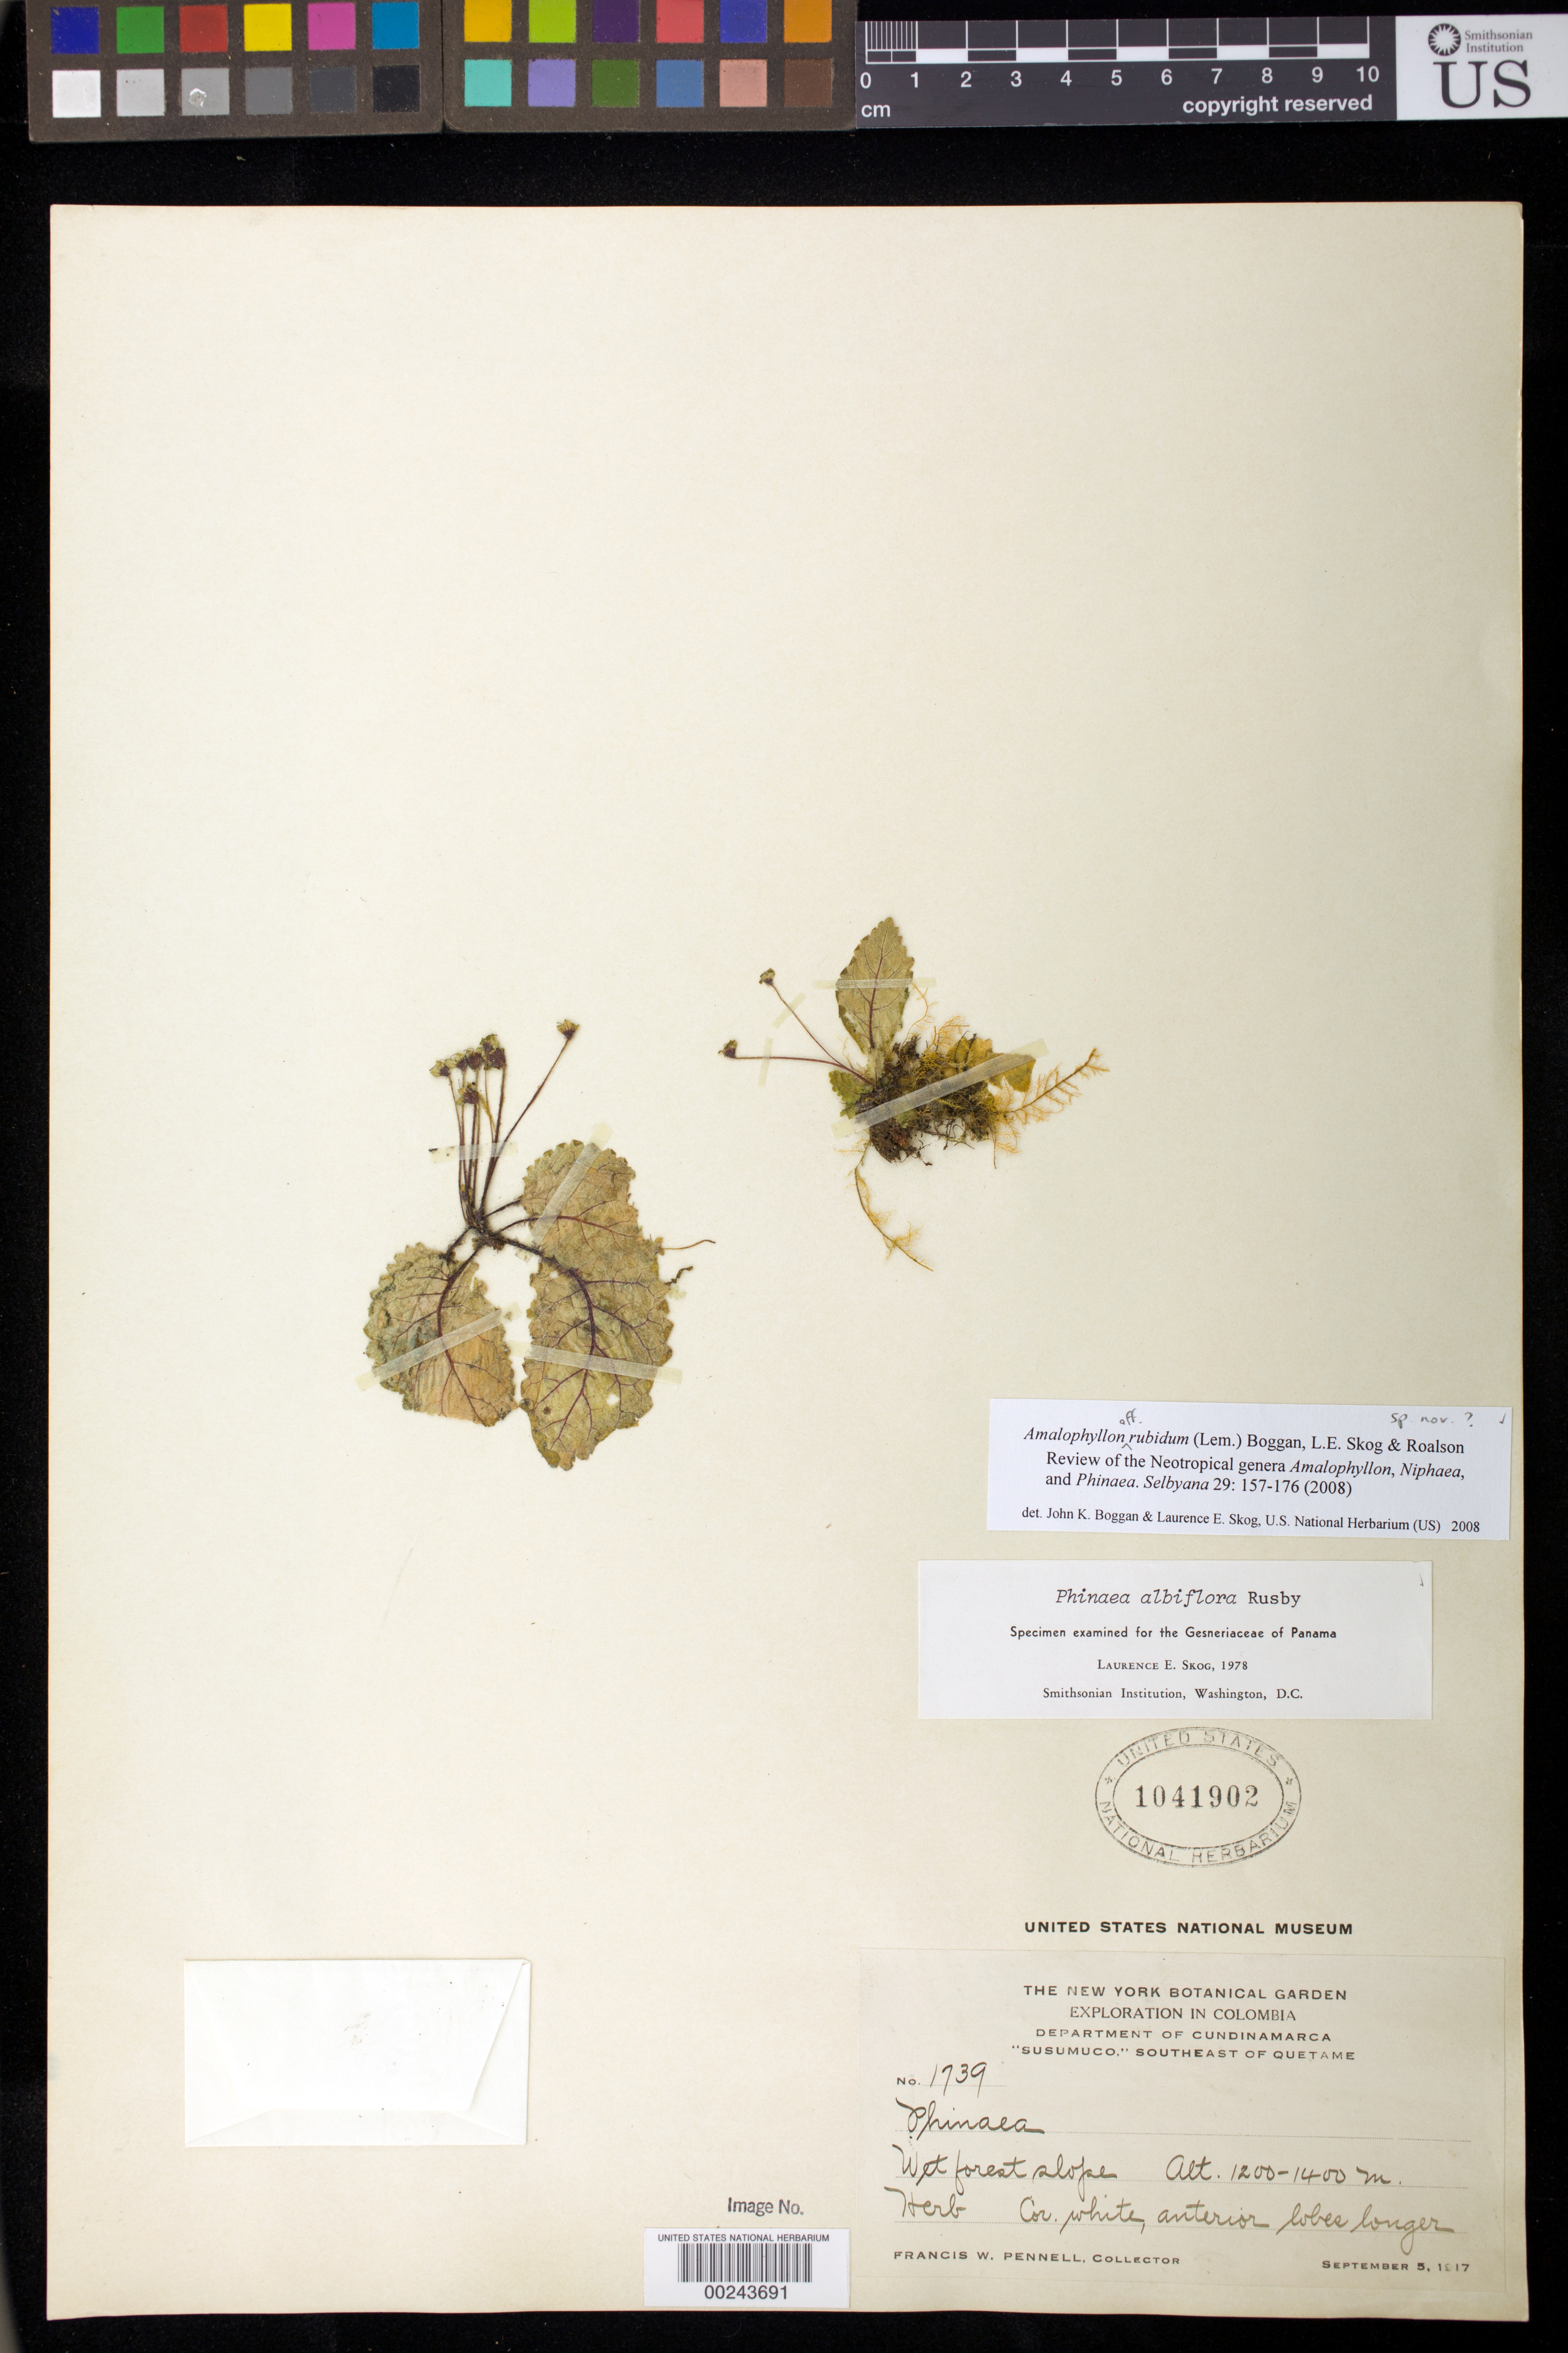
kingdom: Plantae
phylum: Tracheophyta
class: Magnoliopsida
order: Lamiales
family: Gesneriaceae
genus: Amalophyllon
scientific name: Amalophyllon rubidum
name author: (Lem.) Boggan et al.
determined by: Boggan, J. K.; Skog, L. E.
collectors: F. W. Pennell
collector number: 1739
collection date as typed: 05 Sep 1917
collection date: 1917-09-05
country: Colombia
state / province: Cundinamarca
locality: Department of Cundinamarca, "Susumuco," southeast of Quetame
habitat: Wet forest slope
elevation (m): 1200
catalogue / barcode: US 1041902